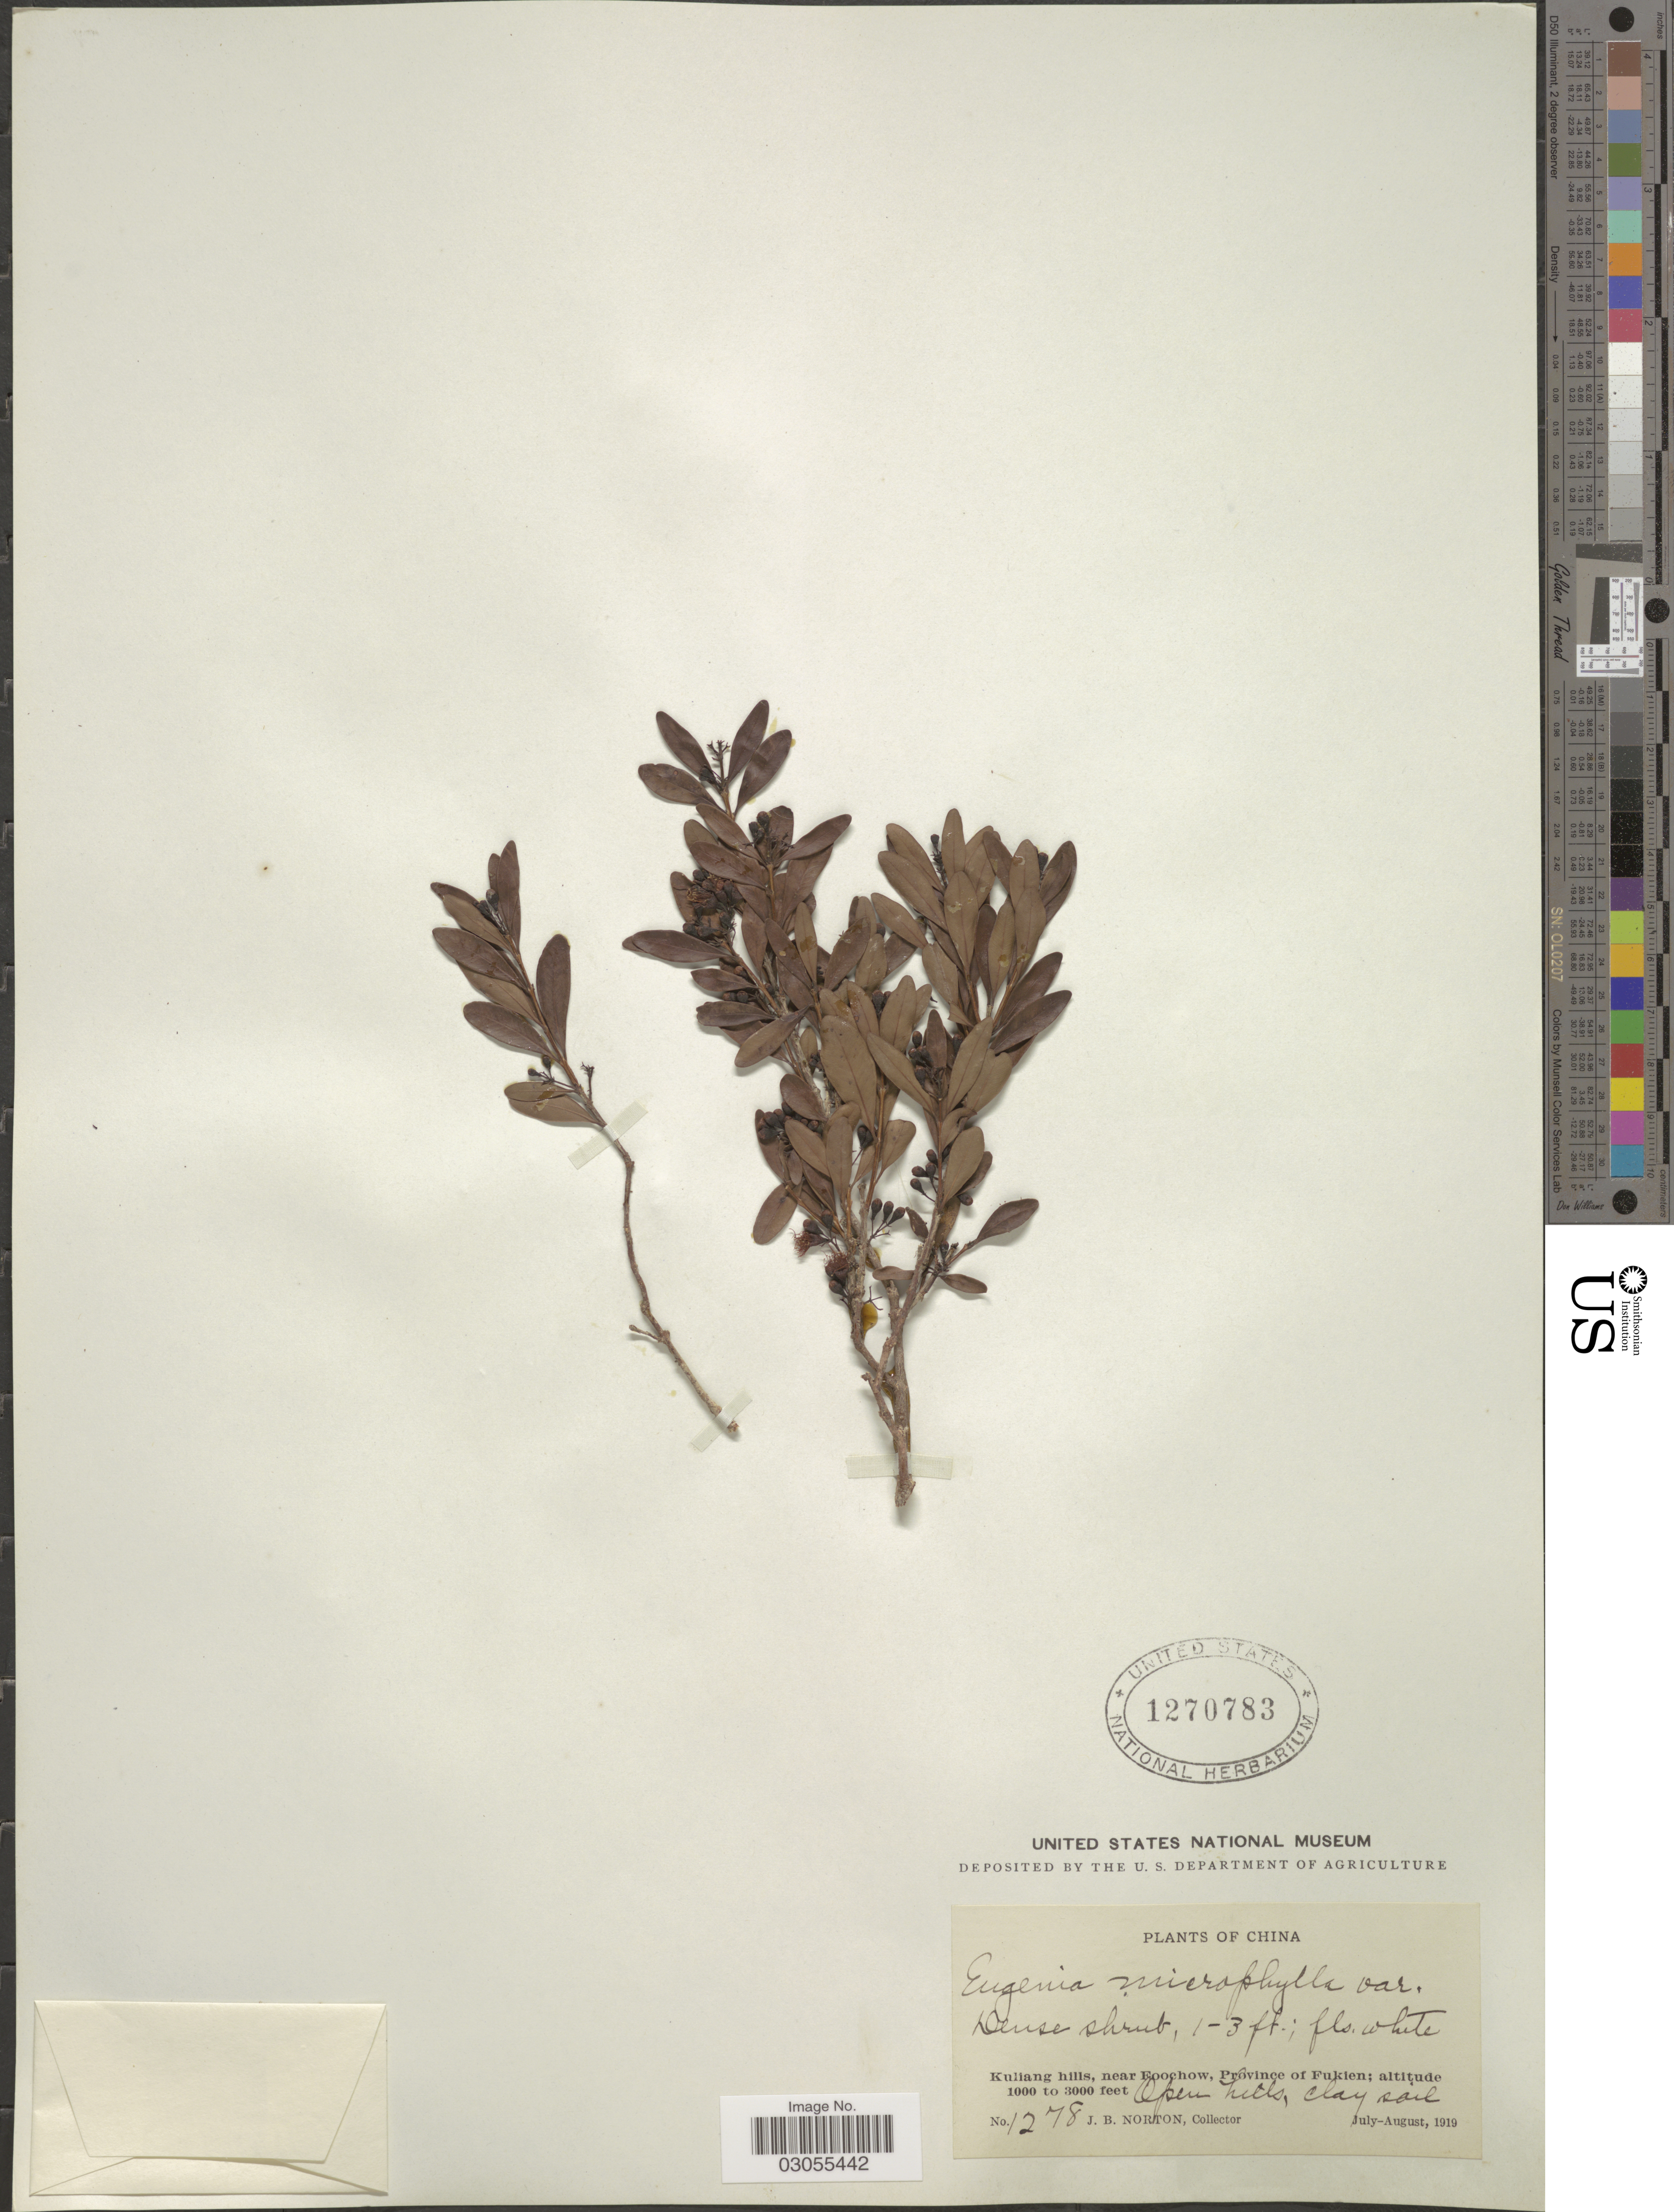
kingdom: Plantae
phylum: Tracheophyta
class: Magnoliopsida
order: Myrtales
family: Myrtaceae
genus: Syzygium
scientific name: Syzygium buxifolium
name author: Hook. & Arn.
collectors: J. B. Norton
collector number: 1278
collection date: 1919-07/1919-08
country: China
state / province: Fujian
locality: Kuliang hills, near Foochow, Province of Fukien.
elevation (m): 305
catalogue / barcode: US 1270783